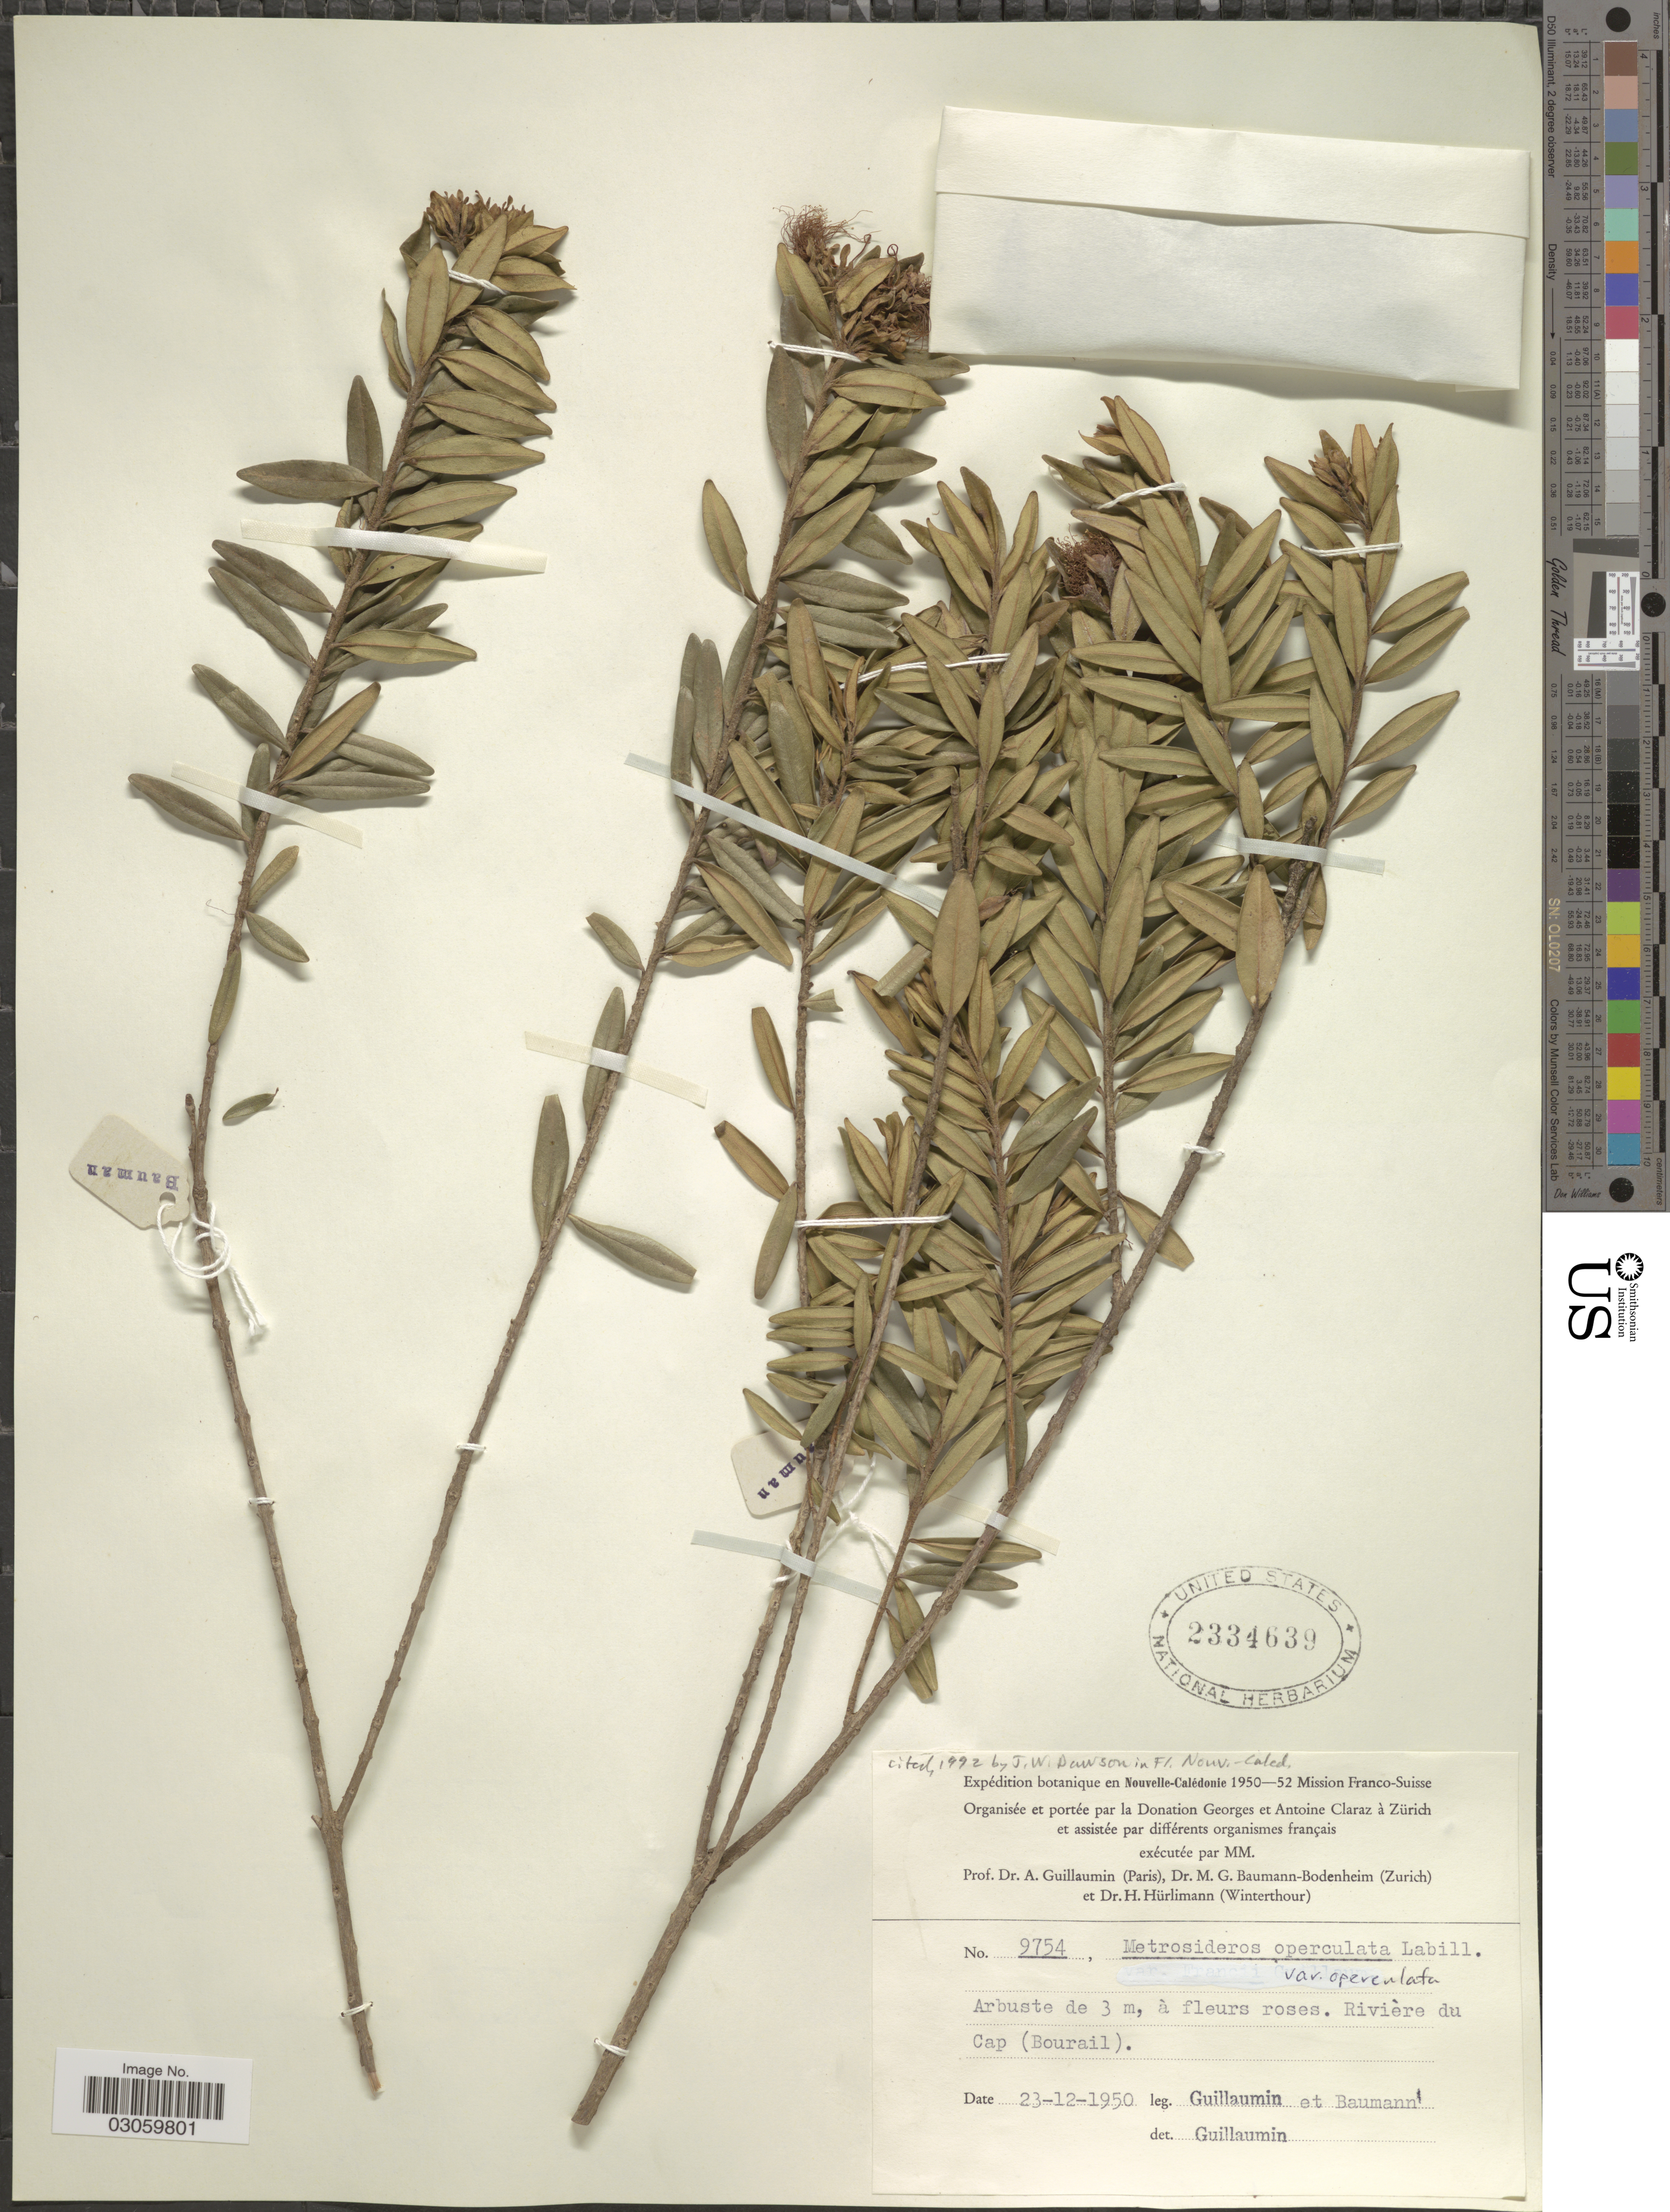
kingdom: Plantae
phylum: Tracheophyta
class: Magnoliopsida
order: Myrtales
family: Myrtaceae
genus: Metrosideros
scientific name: Metrosideros operculata var. operculata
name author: Labill.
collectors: A. Guillaumin & M. G. Baumann-Bodenheim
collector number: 9754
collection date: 1950-12-23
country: New Caledonia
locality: Rivière du Cap (Bourali).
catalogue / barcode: US 2334639